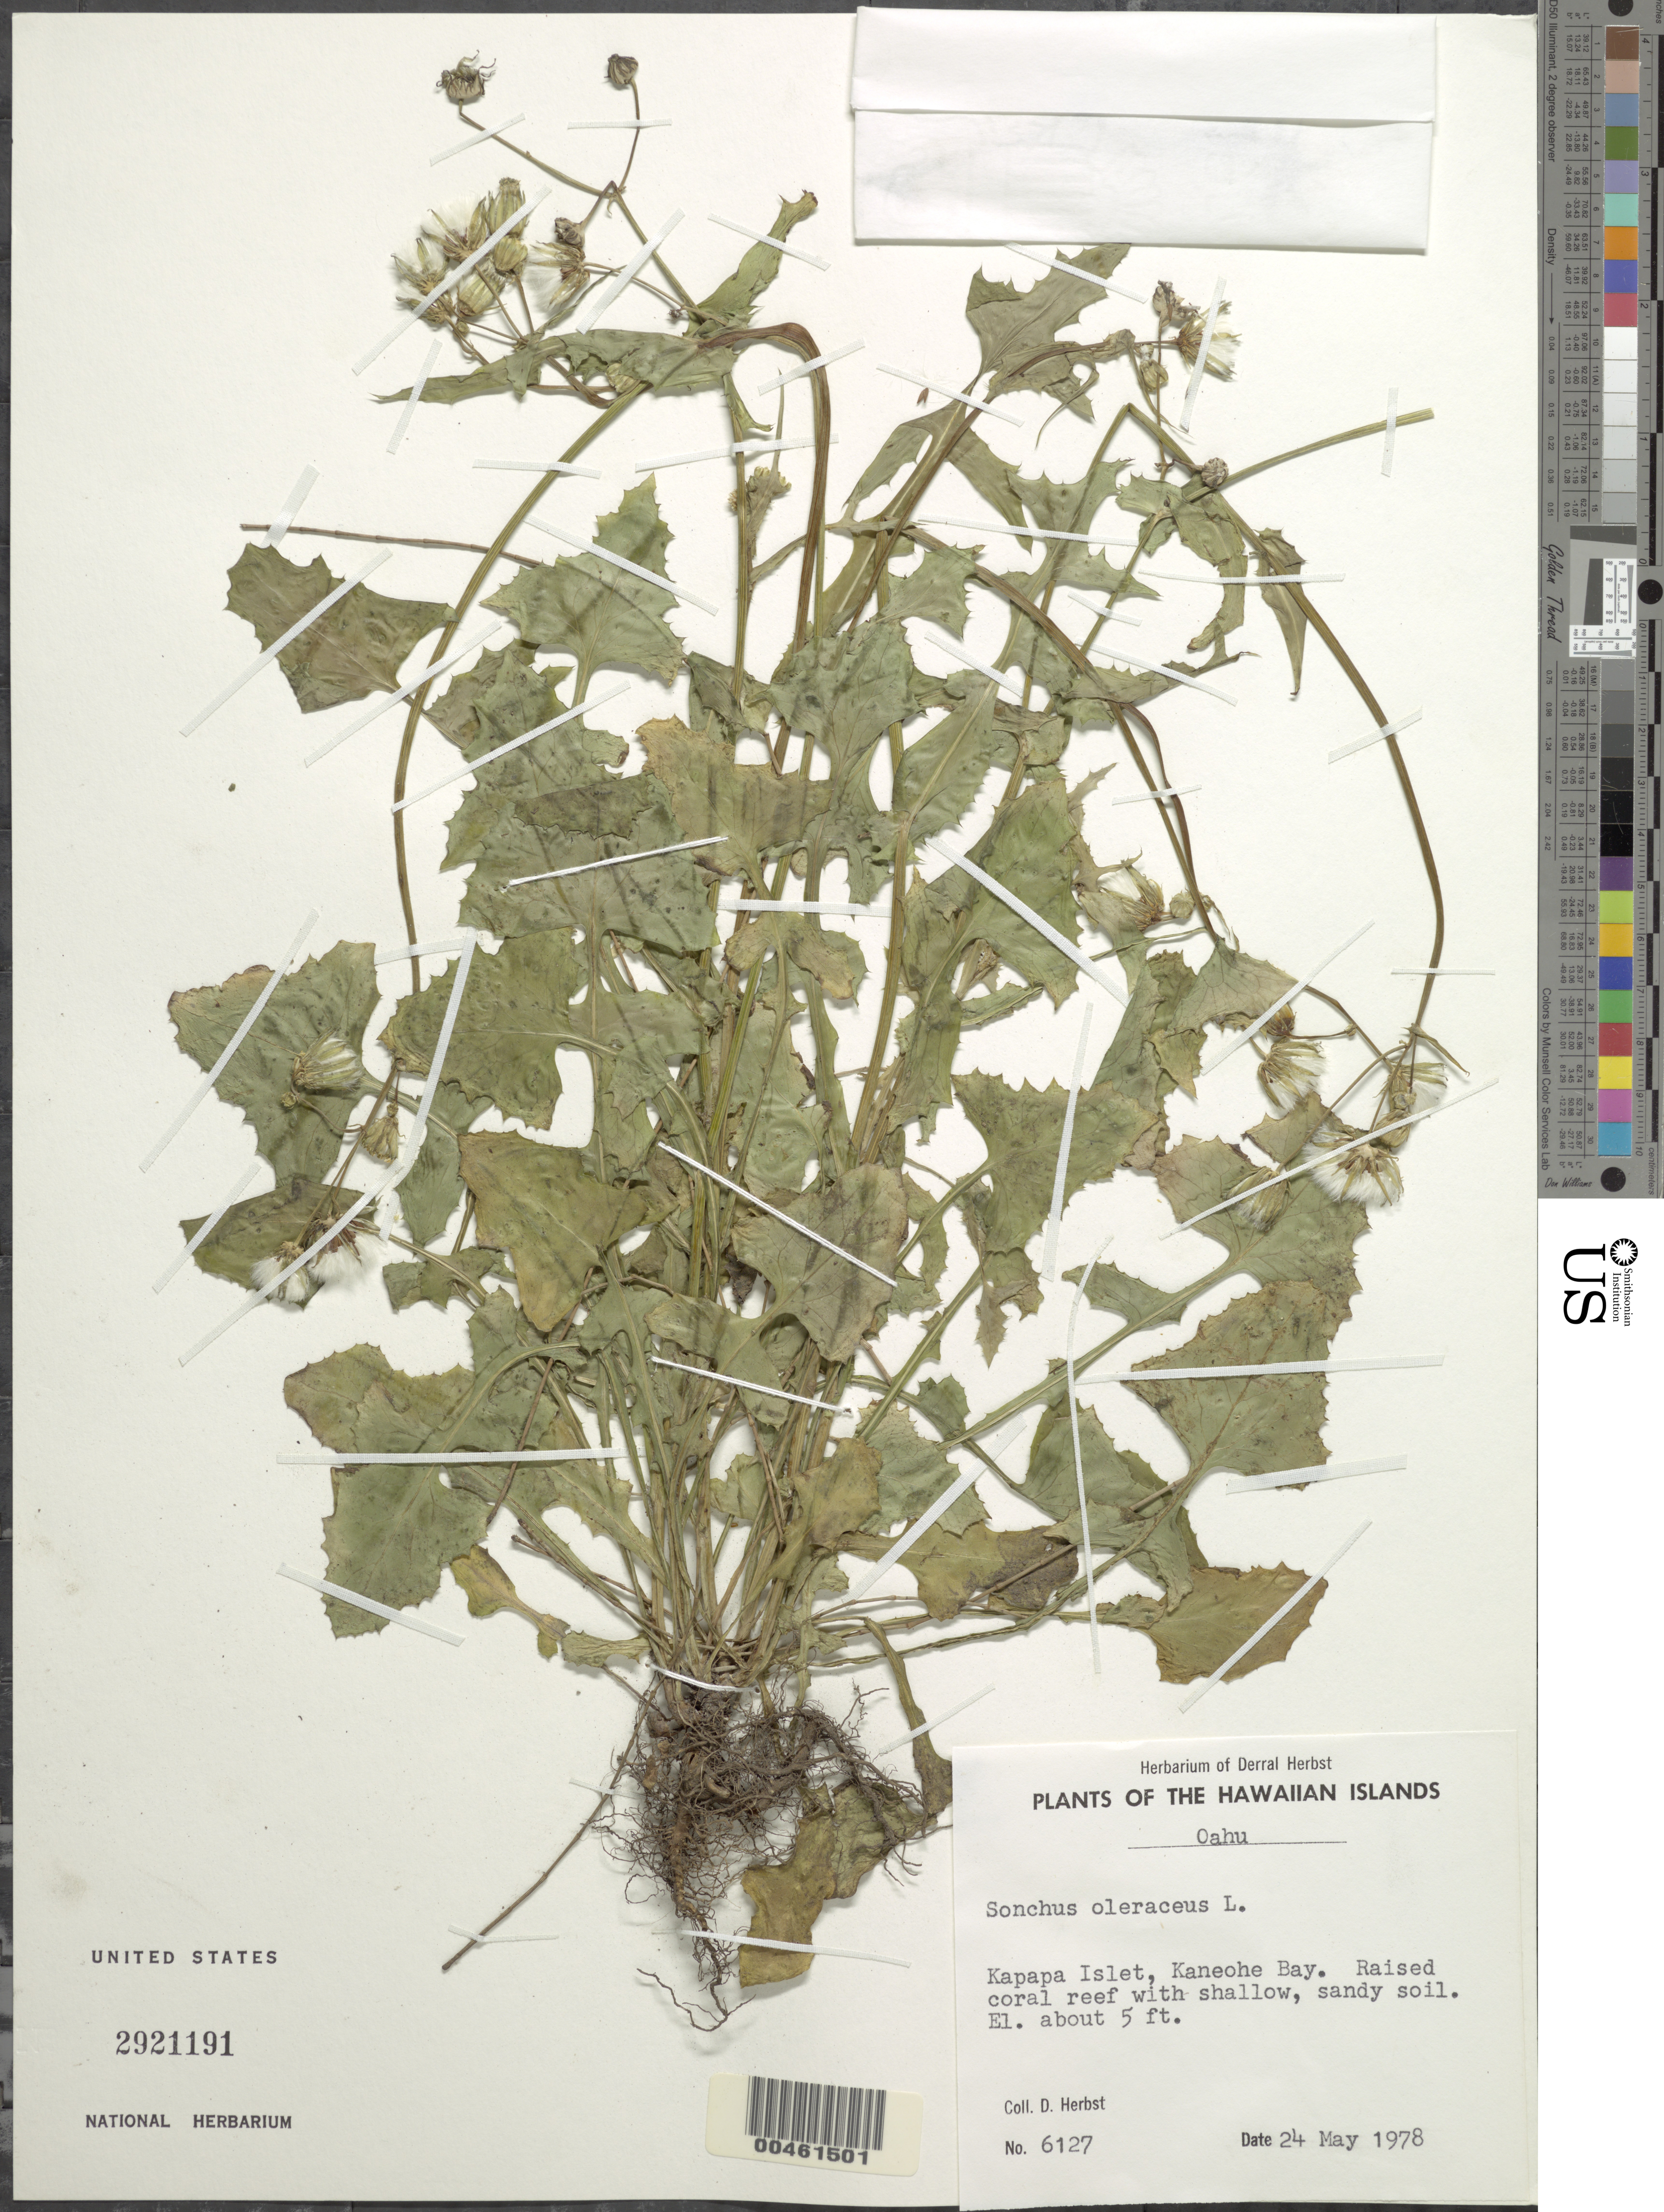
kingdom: Plantae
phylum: Tracheophyta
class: Magnoliopsida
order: Asterales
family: Asteraceae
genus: Sonchus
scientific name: Sonchus oleraceus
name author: L.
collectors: D. R. Herbst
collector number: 6127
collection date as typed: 24 May 1978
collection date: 1978-05-24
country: United States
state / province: Hawaii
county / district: Honolulu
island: Kapapa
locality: Kaneohe Bay, Kapapa Island State Bird Refuge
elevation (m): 2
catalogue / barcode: US 2921191